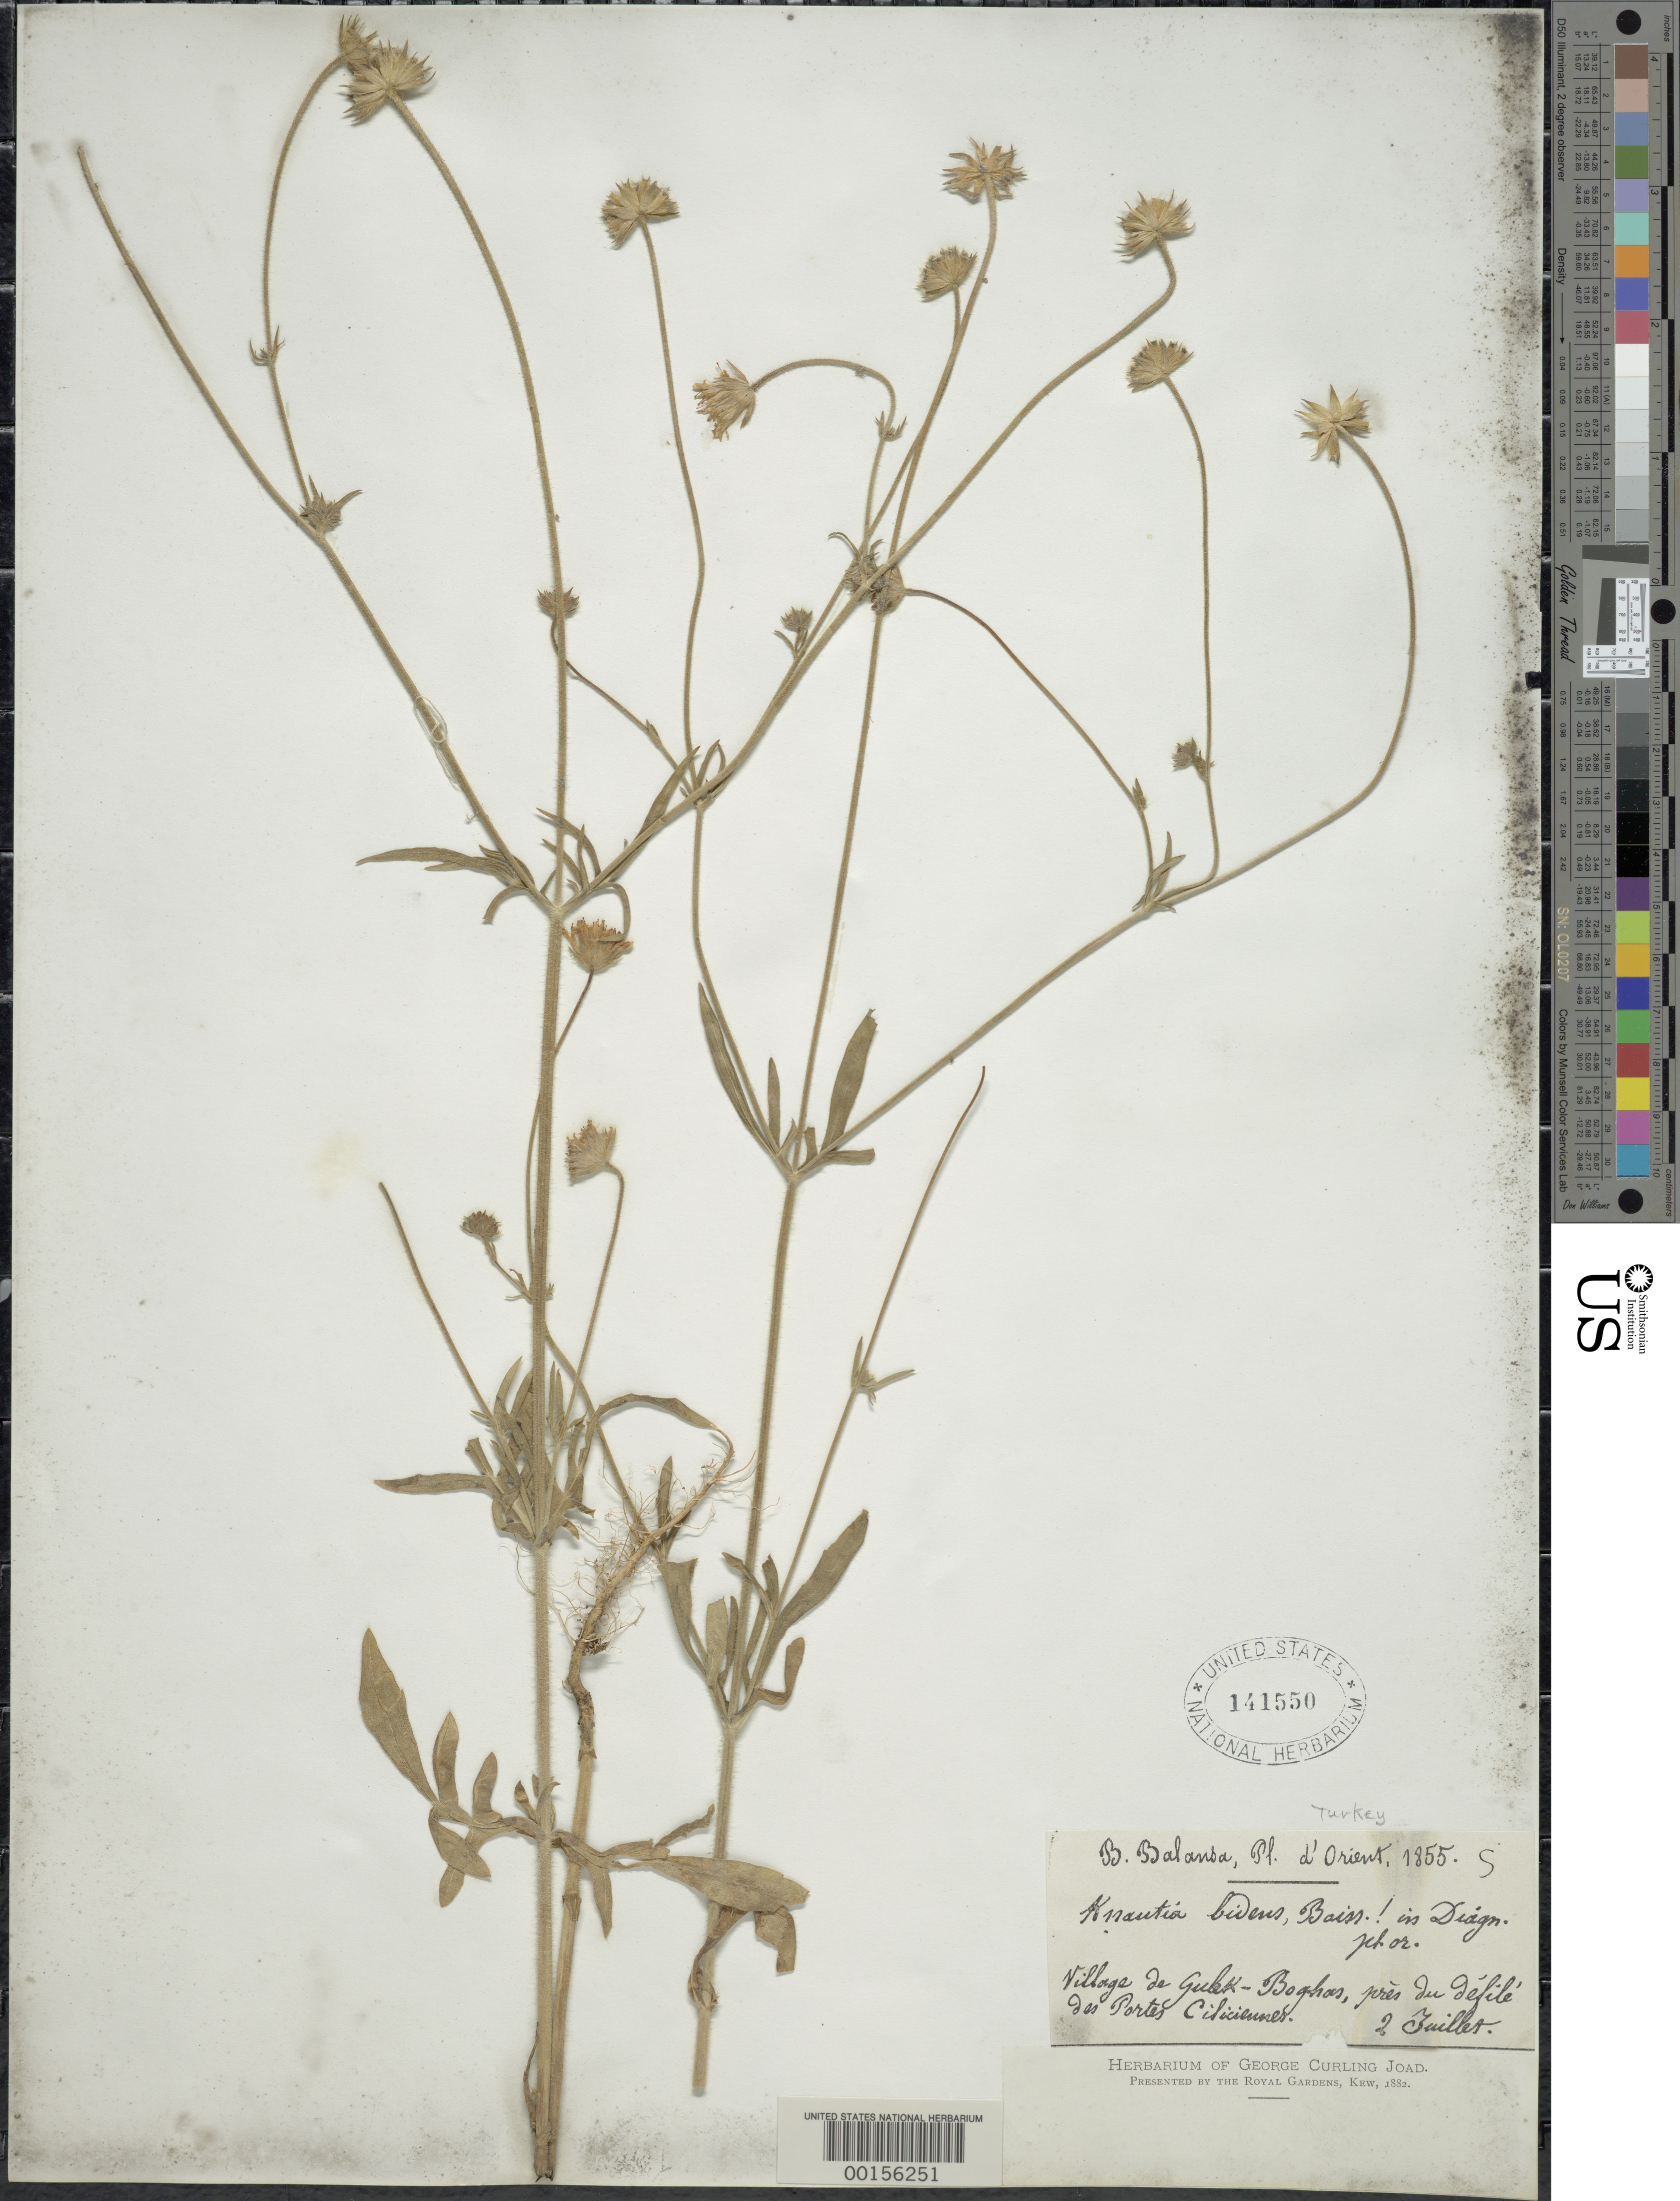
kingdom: Plantae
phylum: Tracheophyta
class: Magnoliopsida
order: Dipsacales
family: Caprifoliaceae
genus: Knautia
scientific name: Knautia bidens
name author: Boiss.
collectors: B. Balansa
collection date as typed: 02 Jul 1855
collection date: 1855-07-02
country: Turkey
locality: Village Gulek-Boghoes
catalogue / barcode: US 141550